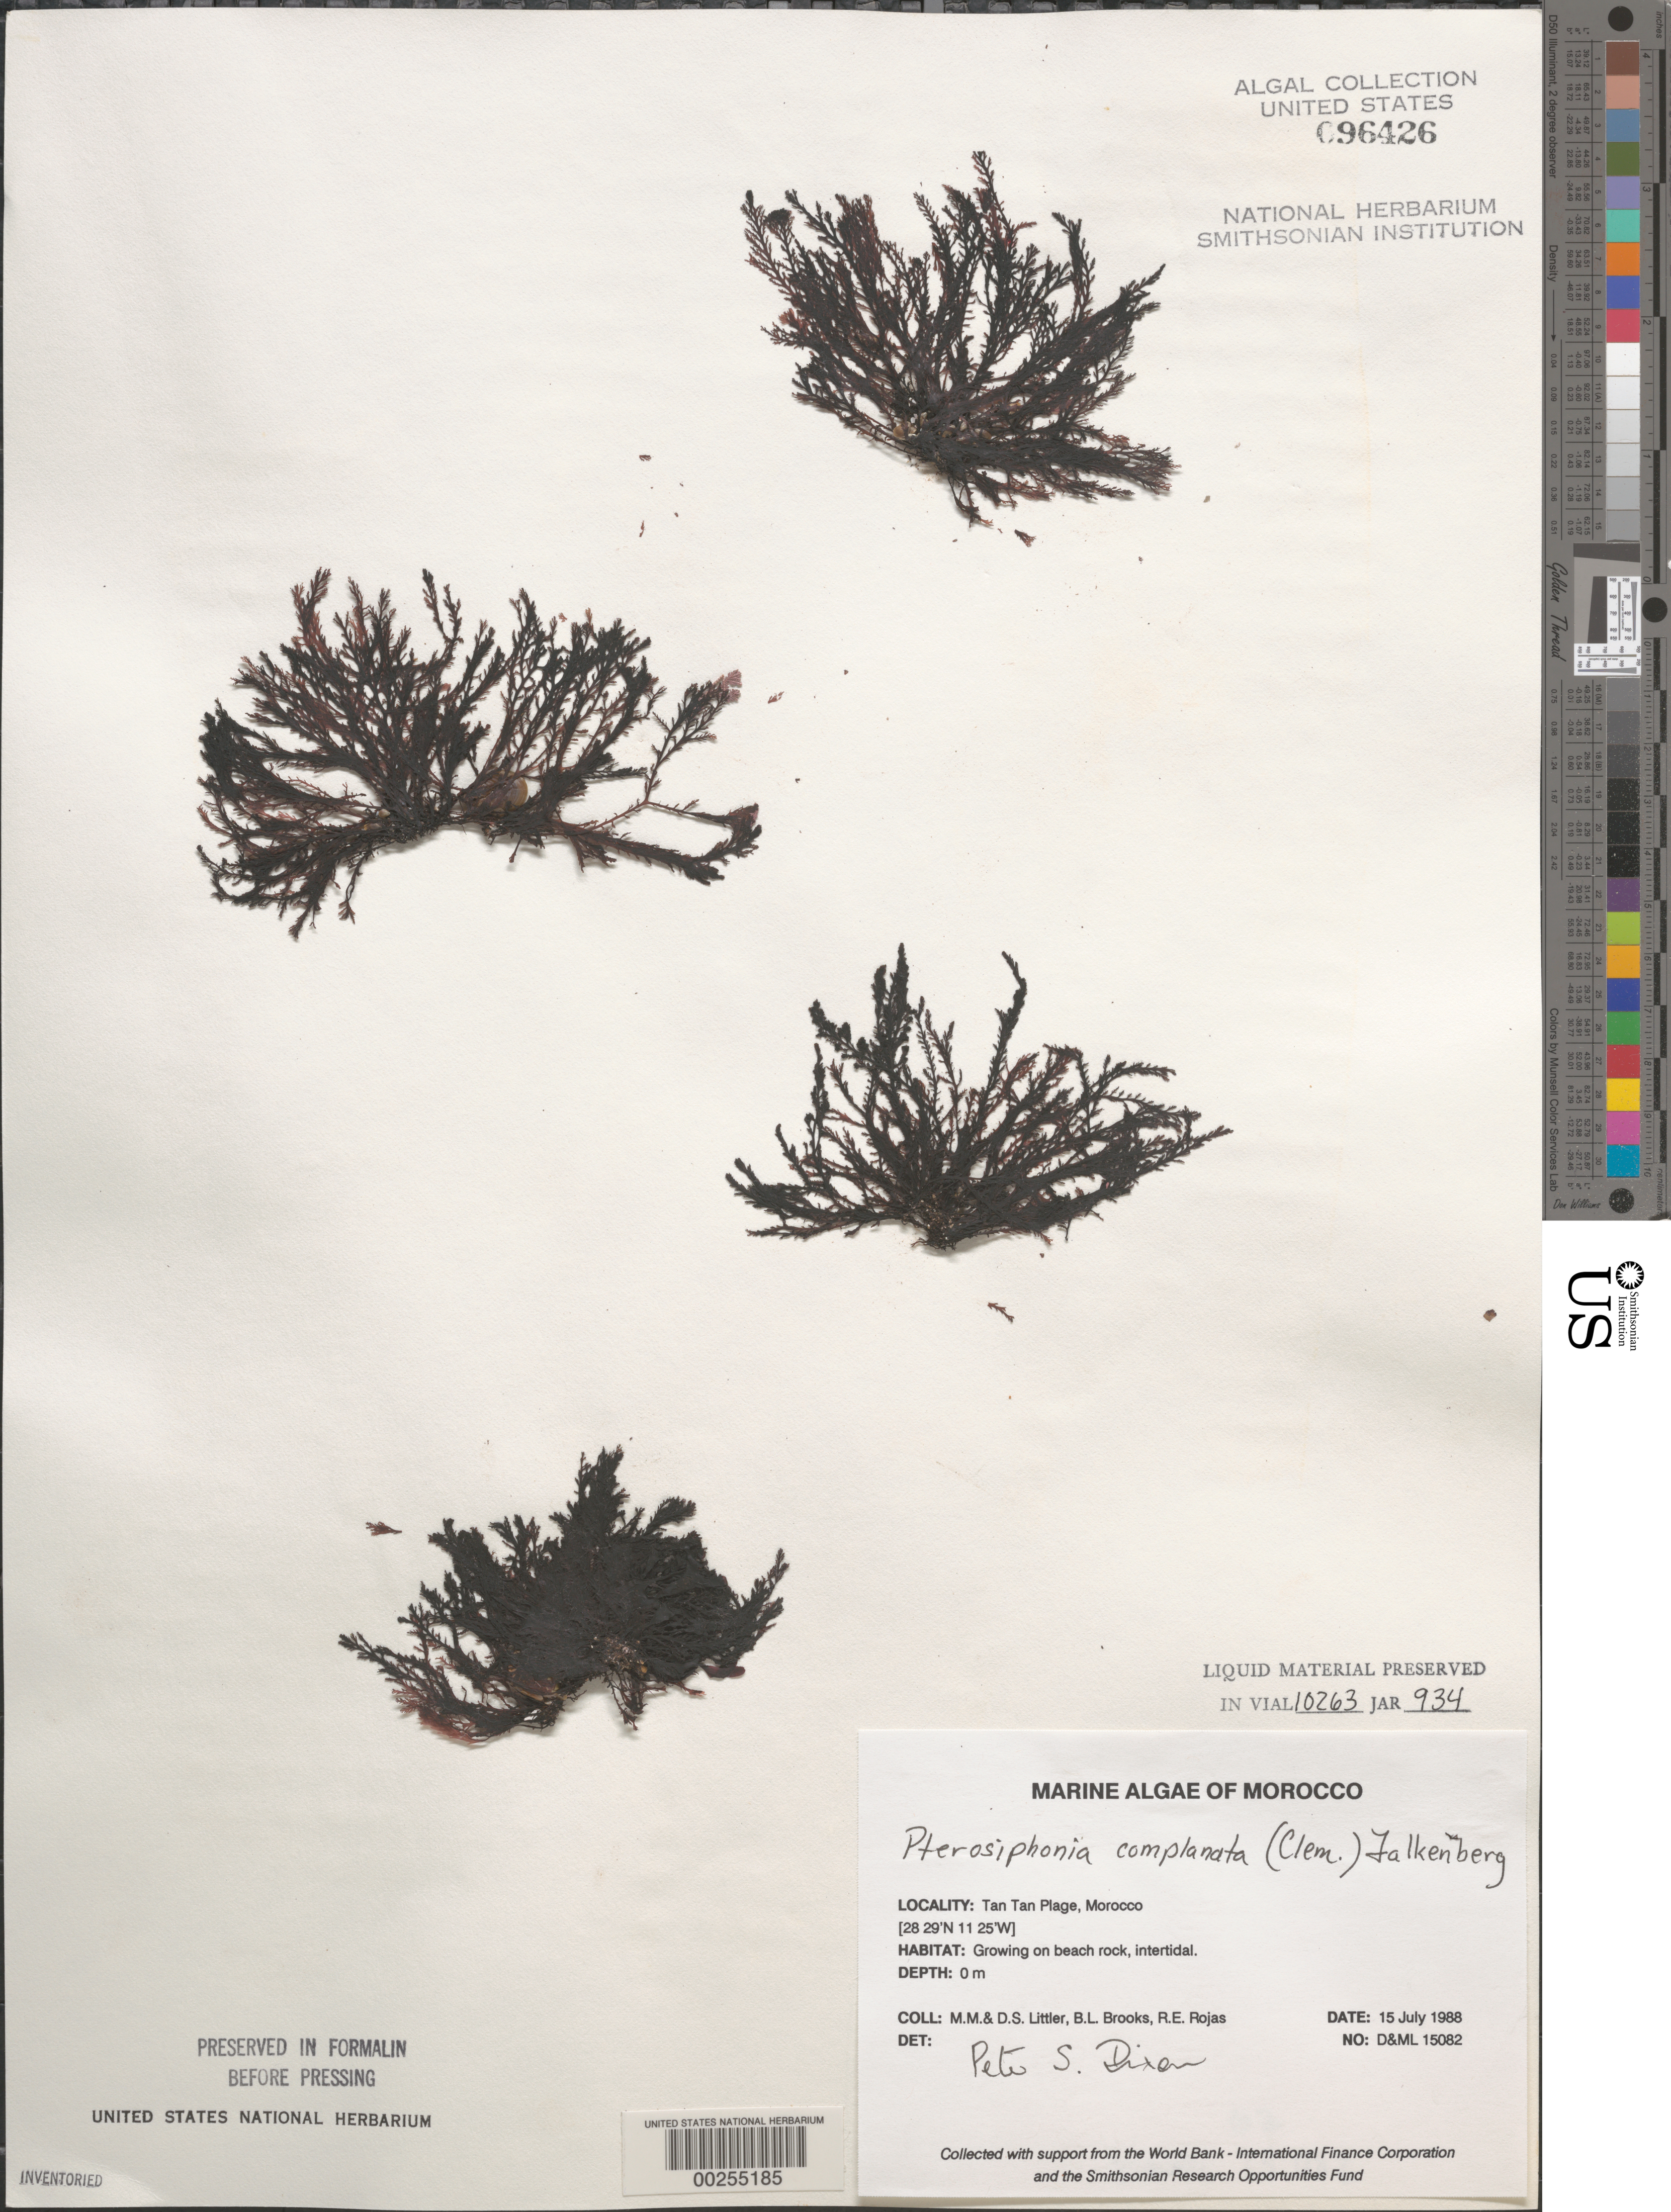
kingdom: Plantae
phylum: Rhodophyta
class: Florideophyceae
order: Ceramiales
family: Rhodomelaceae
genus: Pterosiphonia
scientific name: Pterosiphonia complanata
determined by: Dixon, P. S.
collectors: M. M. Littler, D. S. Littler, B. Brooks & R. Rojas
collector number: D&ML 15082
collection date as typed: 15 Jul 1988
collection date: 1988-07-15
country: Morocco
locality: Tan Tan Plage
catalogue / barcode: US 96426